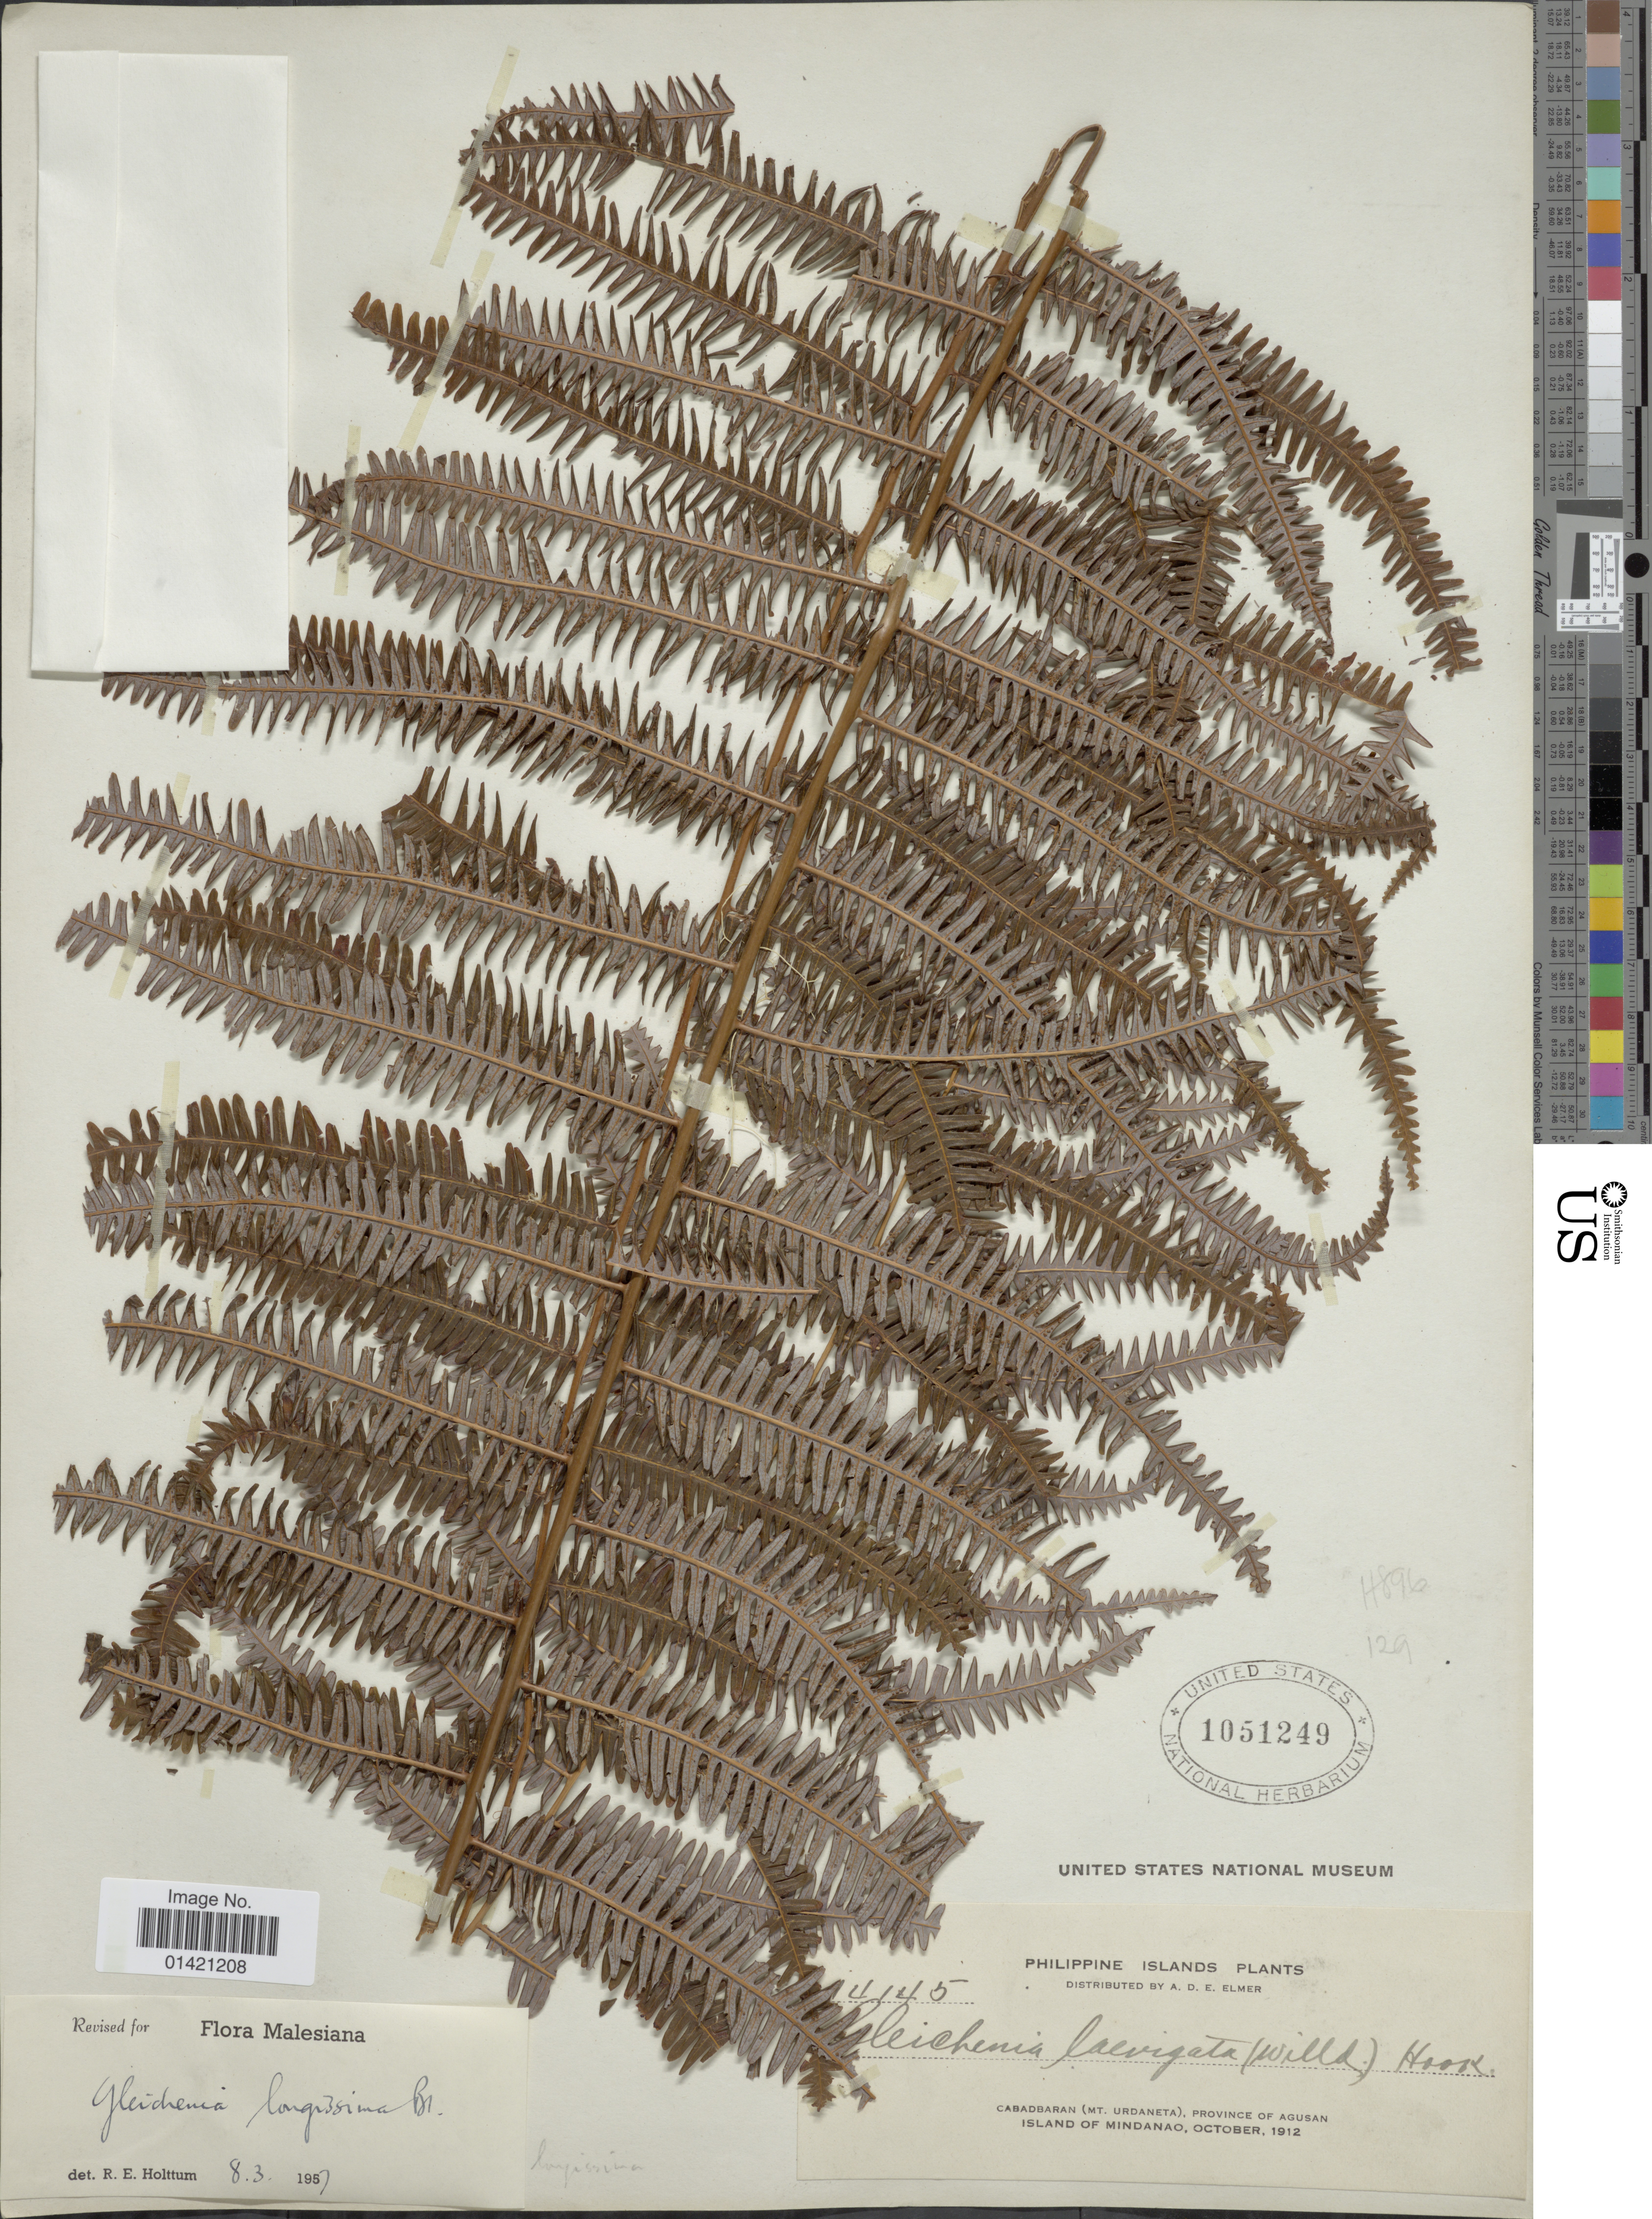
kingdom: Plantae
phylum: Tracheophyta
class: Polypodiopsida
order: Gleicheniales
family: Gleicheniaceae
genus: Diplopterygium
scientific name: Diplopterygium longissimum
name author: (Blume) Nakai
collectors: A. D. E. Elmer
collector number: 4145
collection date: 1912-10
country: Philippines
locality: Cabadbaran (Mt. Urdaneta), Province of Agusan. Island of Mindanao.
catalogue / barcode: US 1051249